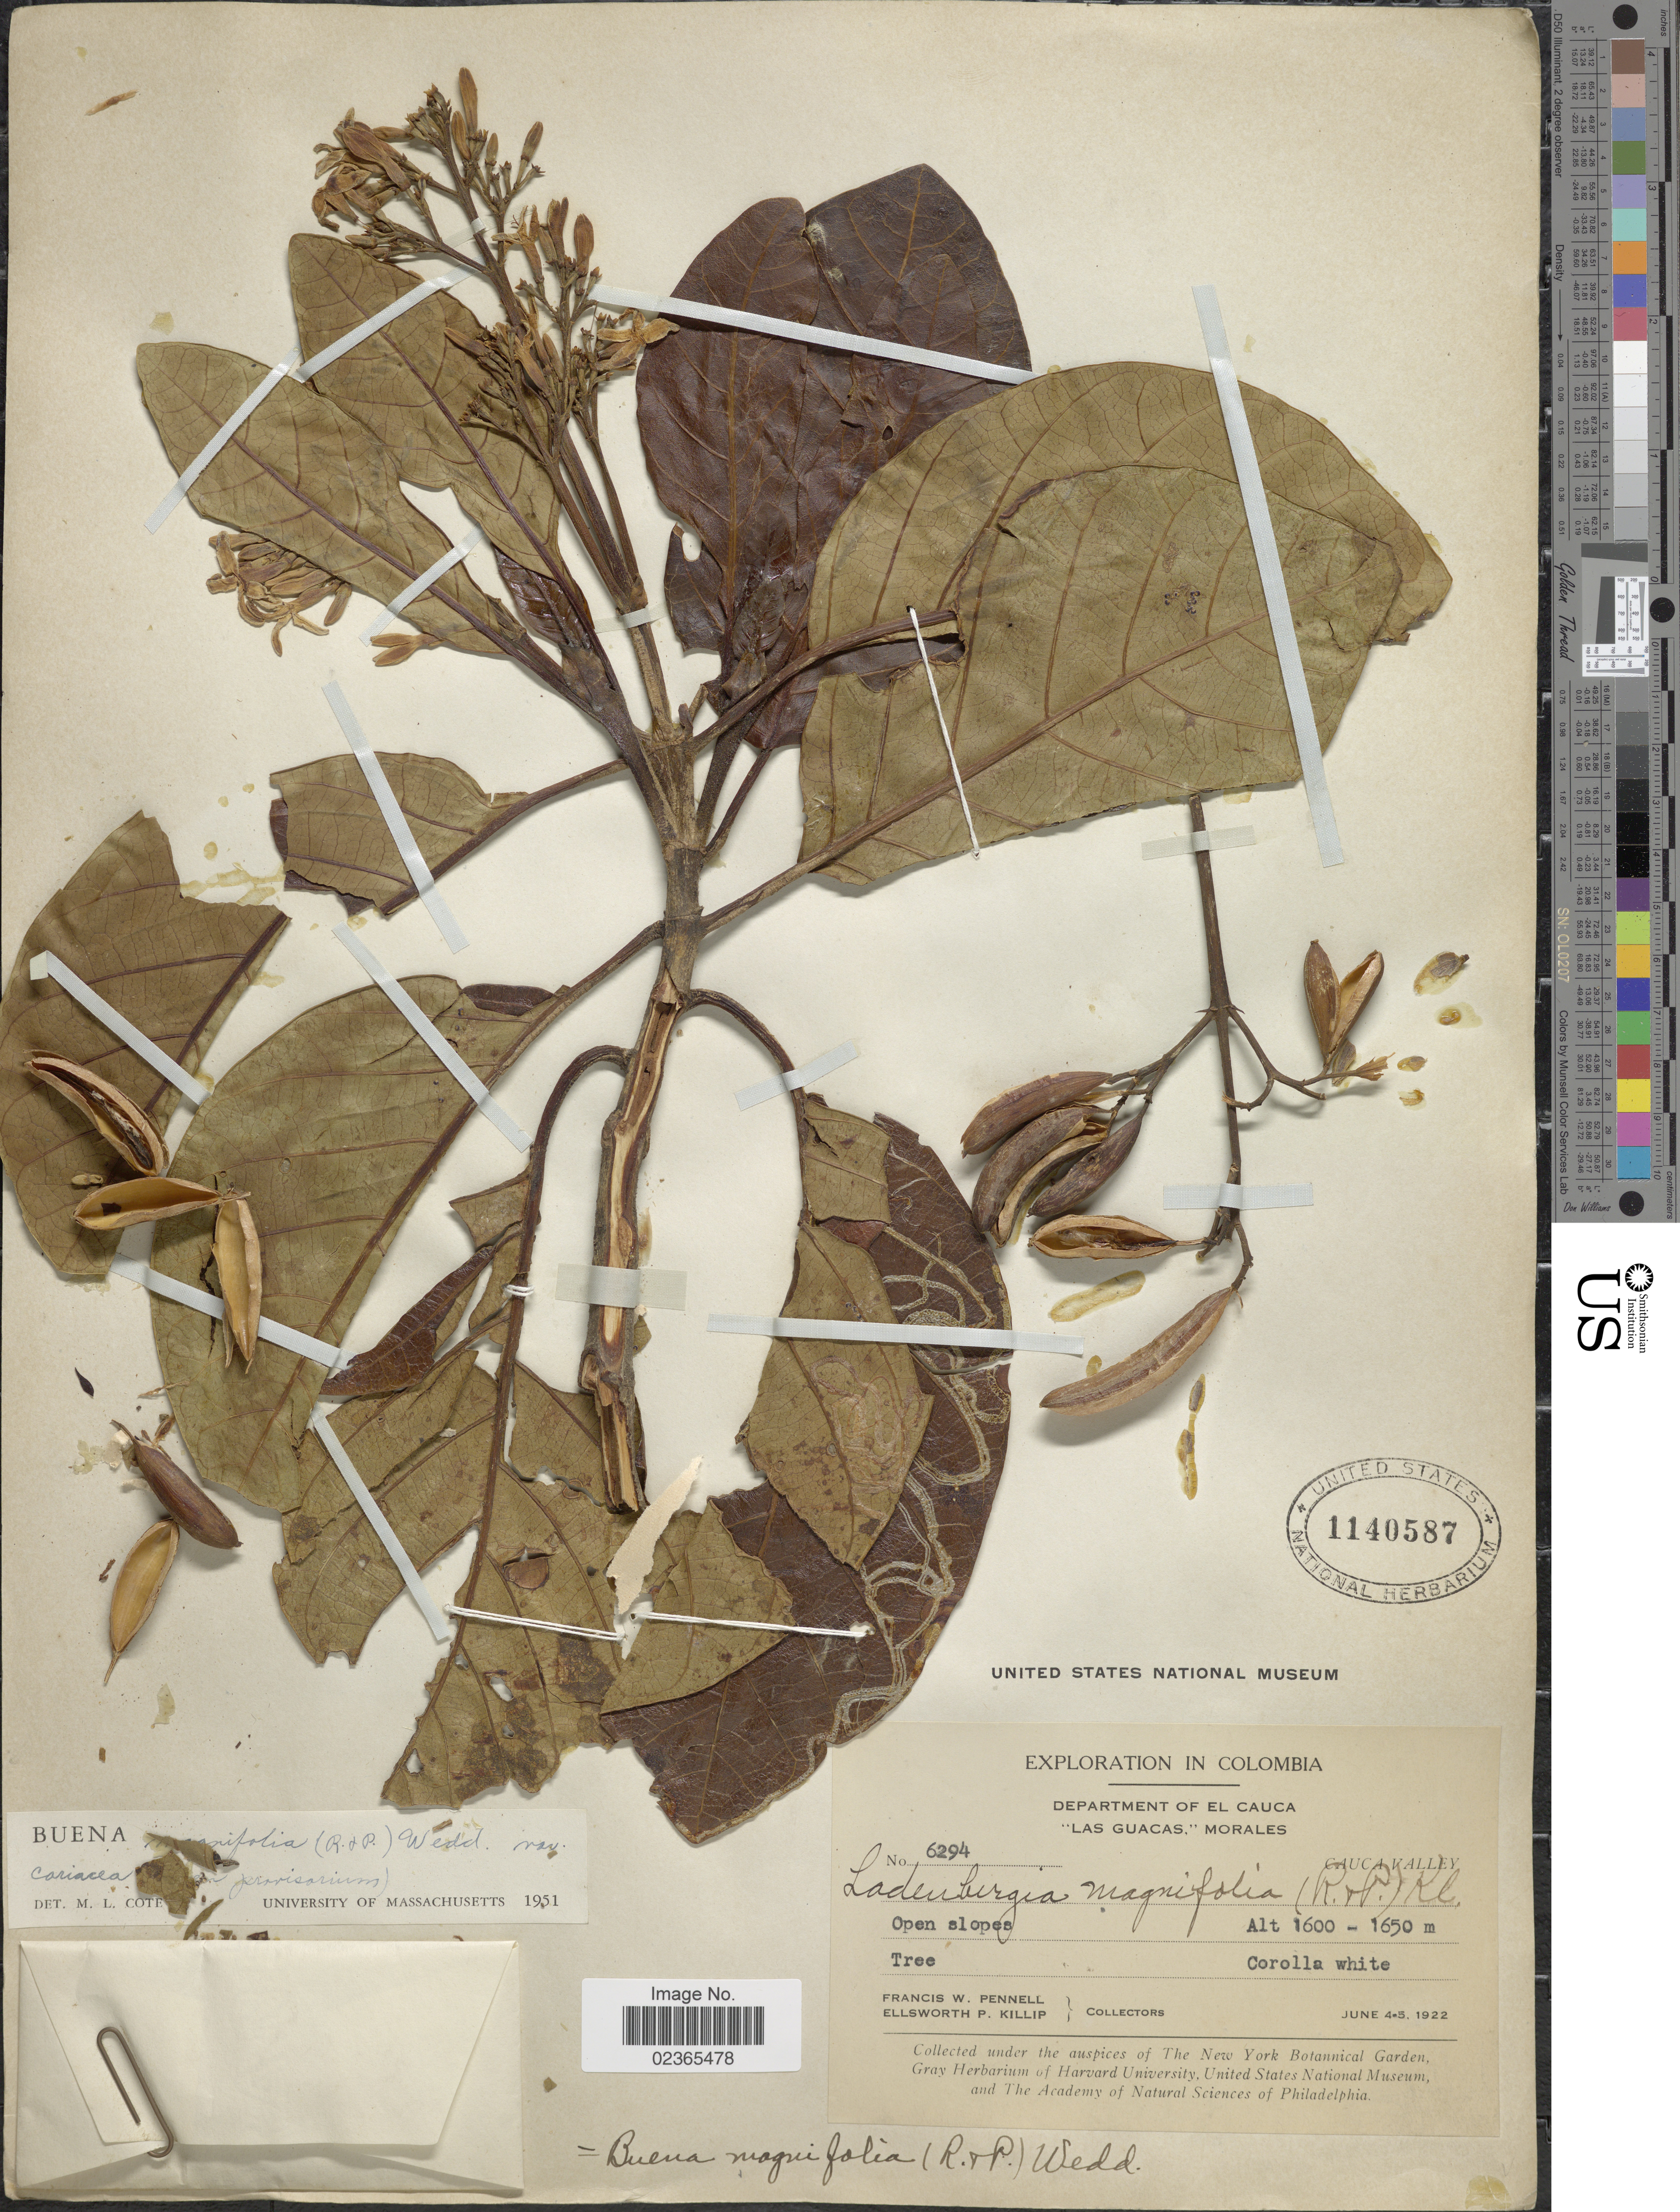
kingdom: Plantae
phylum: Tracheophyta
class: Magnoliopsida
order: Gentianales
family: Rubiaceae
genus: Ladenbergia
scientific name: Ladenbergia oblongifolia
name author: (Mutis) L. Andersson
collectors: F. W. Pennell & E. P. Killip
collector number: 6294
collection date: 1922-06-04/1922-06-05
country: Colombia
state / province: Cauca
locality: Department of El Cauca, "Las Guacas", Morales, Cauca Valley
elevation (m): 1600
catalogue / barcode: US 1140587